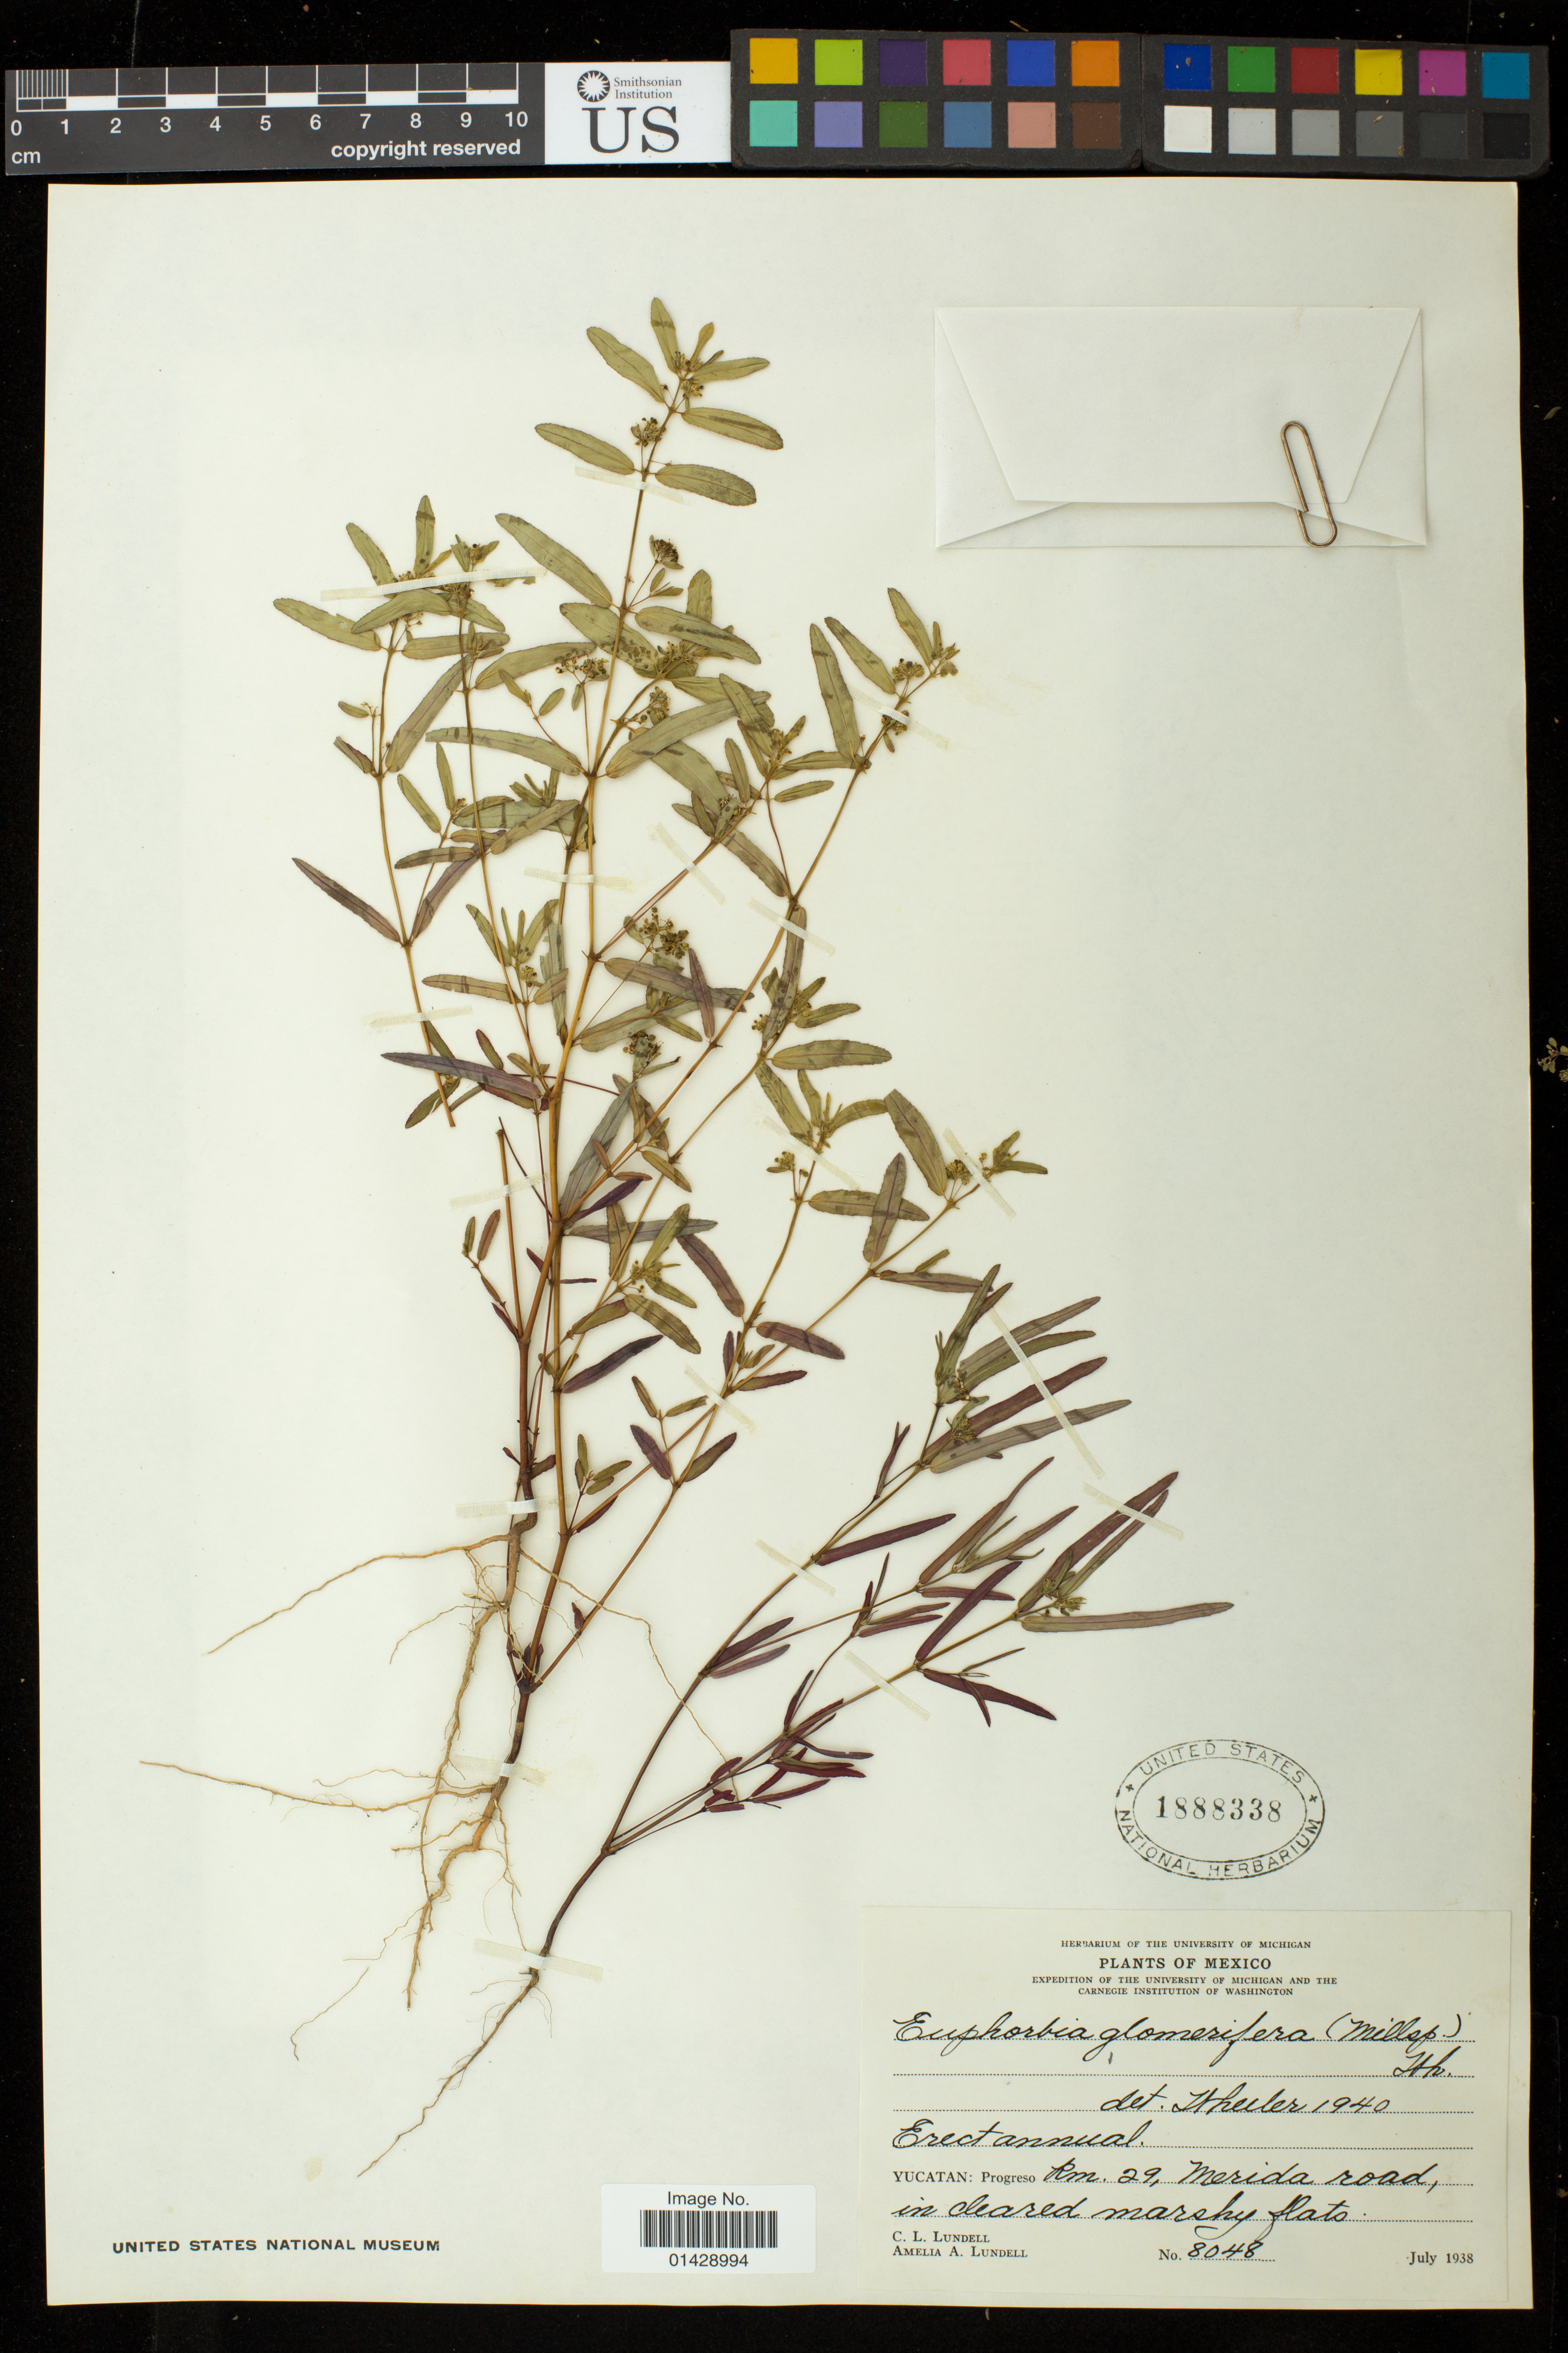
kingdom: Plantae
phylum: Tracheophyta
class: Magnoliopsida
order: Malpighiales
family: Euphorbiaceae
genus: Euphorbia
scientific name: Euphorbia hypericifolia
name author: L.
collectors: C. L. Lundell & A. A. Lundell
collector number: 8048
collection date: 1938-07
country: Mexico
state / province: Yucatán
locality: Progreso, km. 29 Merida road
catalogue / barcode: US 1888338